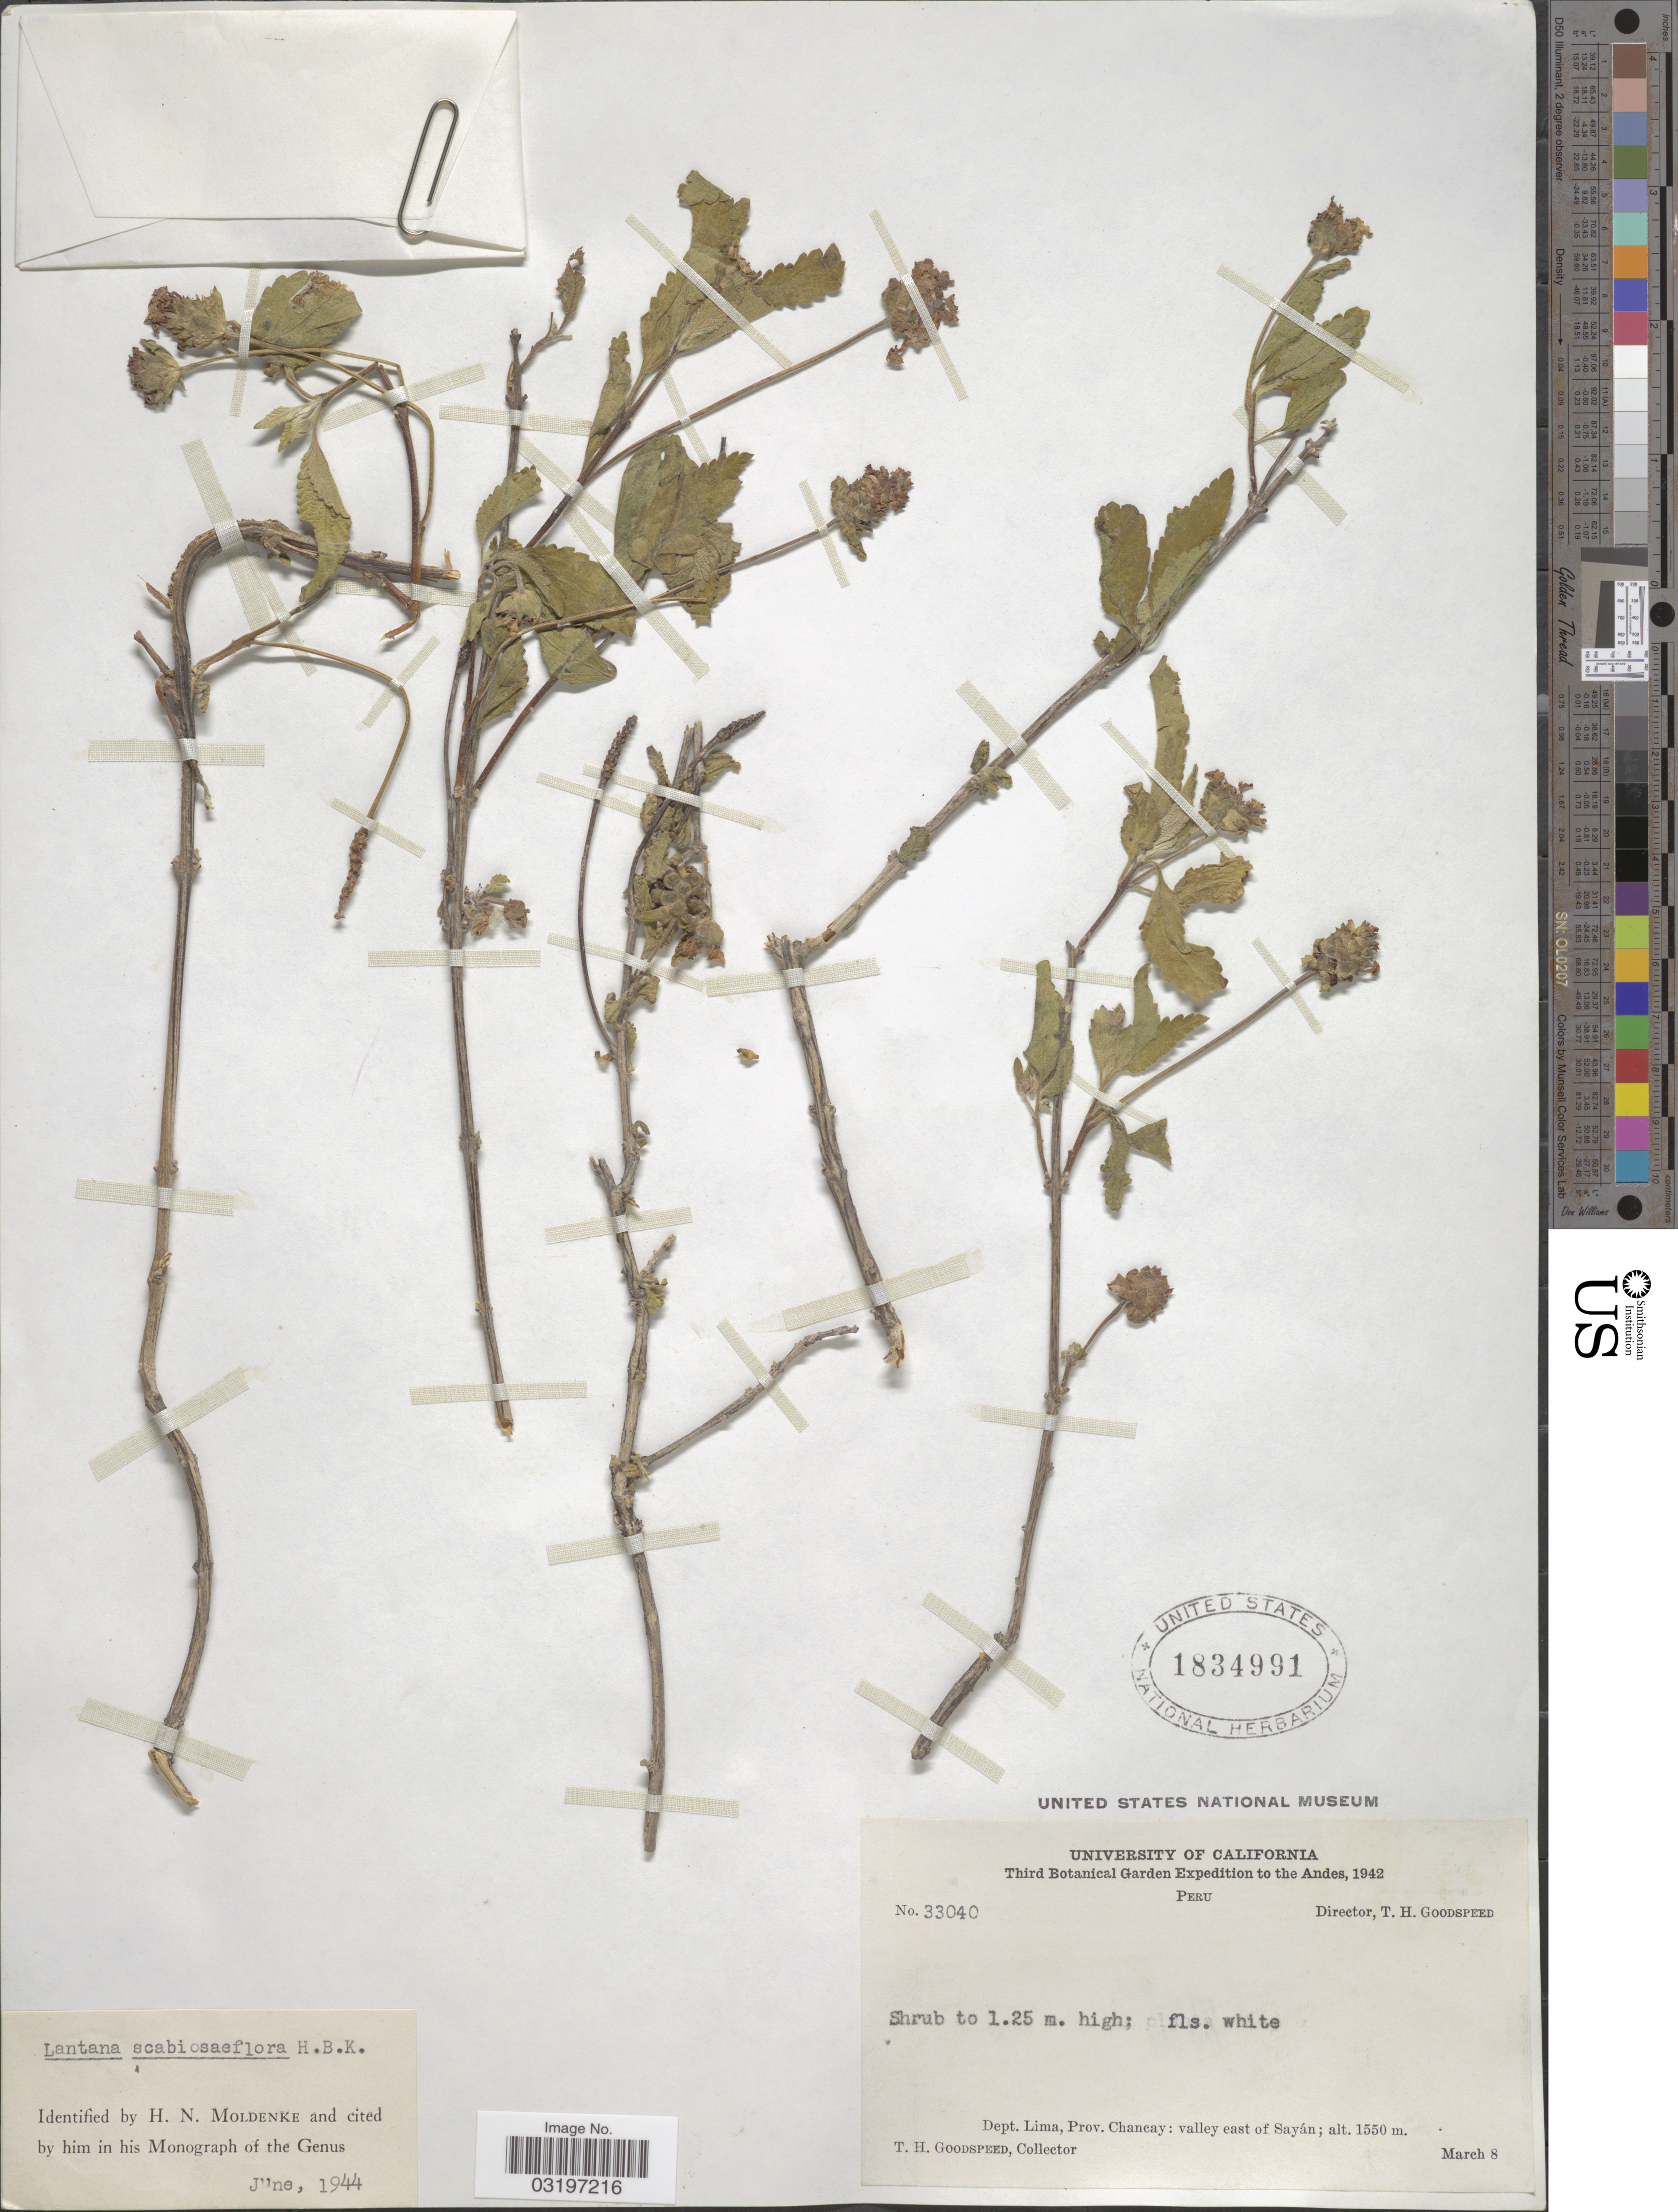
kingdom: Plantae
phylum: Tracheophyta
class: Magnoliopsida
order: Lamiales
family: Verbenaceae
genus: Lantana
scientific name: Lantana scabiosiflora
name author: Kunth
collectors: T. Goodspeed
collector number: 33040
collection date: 1942-03-08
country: Peru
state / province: Lima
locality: The Andes. Dept. Lima, Prov. Chancay: valley east of Sayán.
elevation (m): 1550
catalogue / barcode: US 1834991